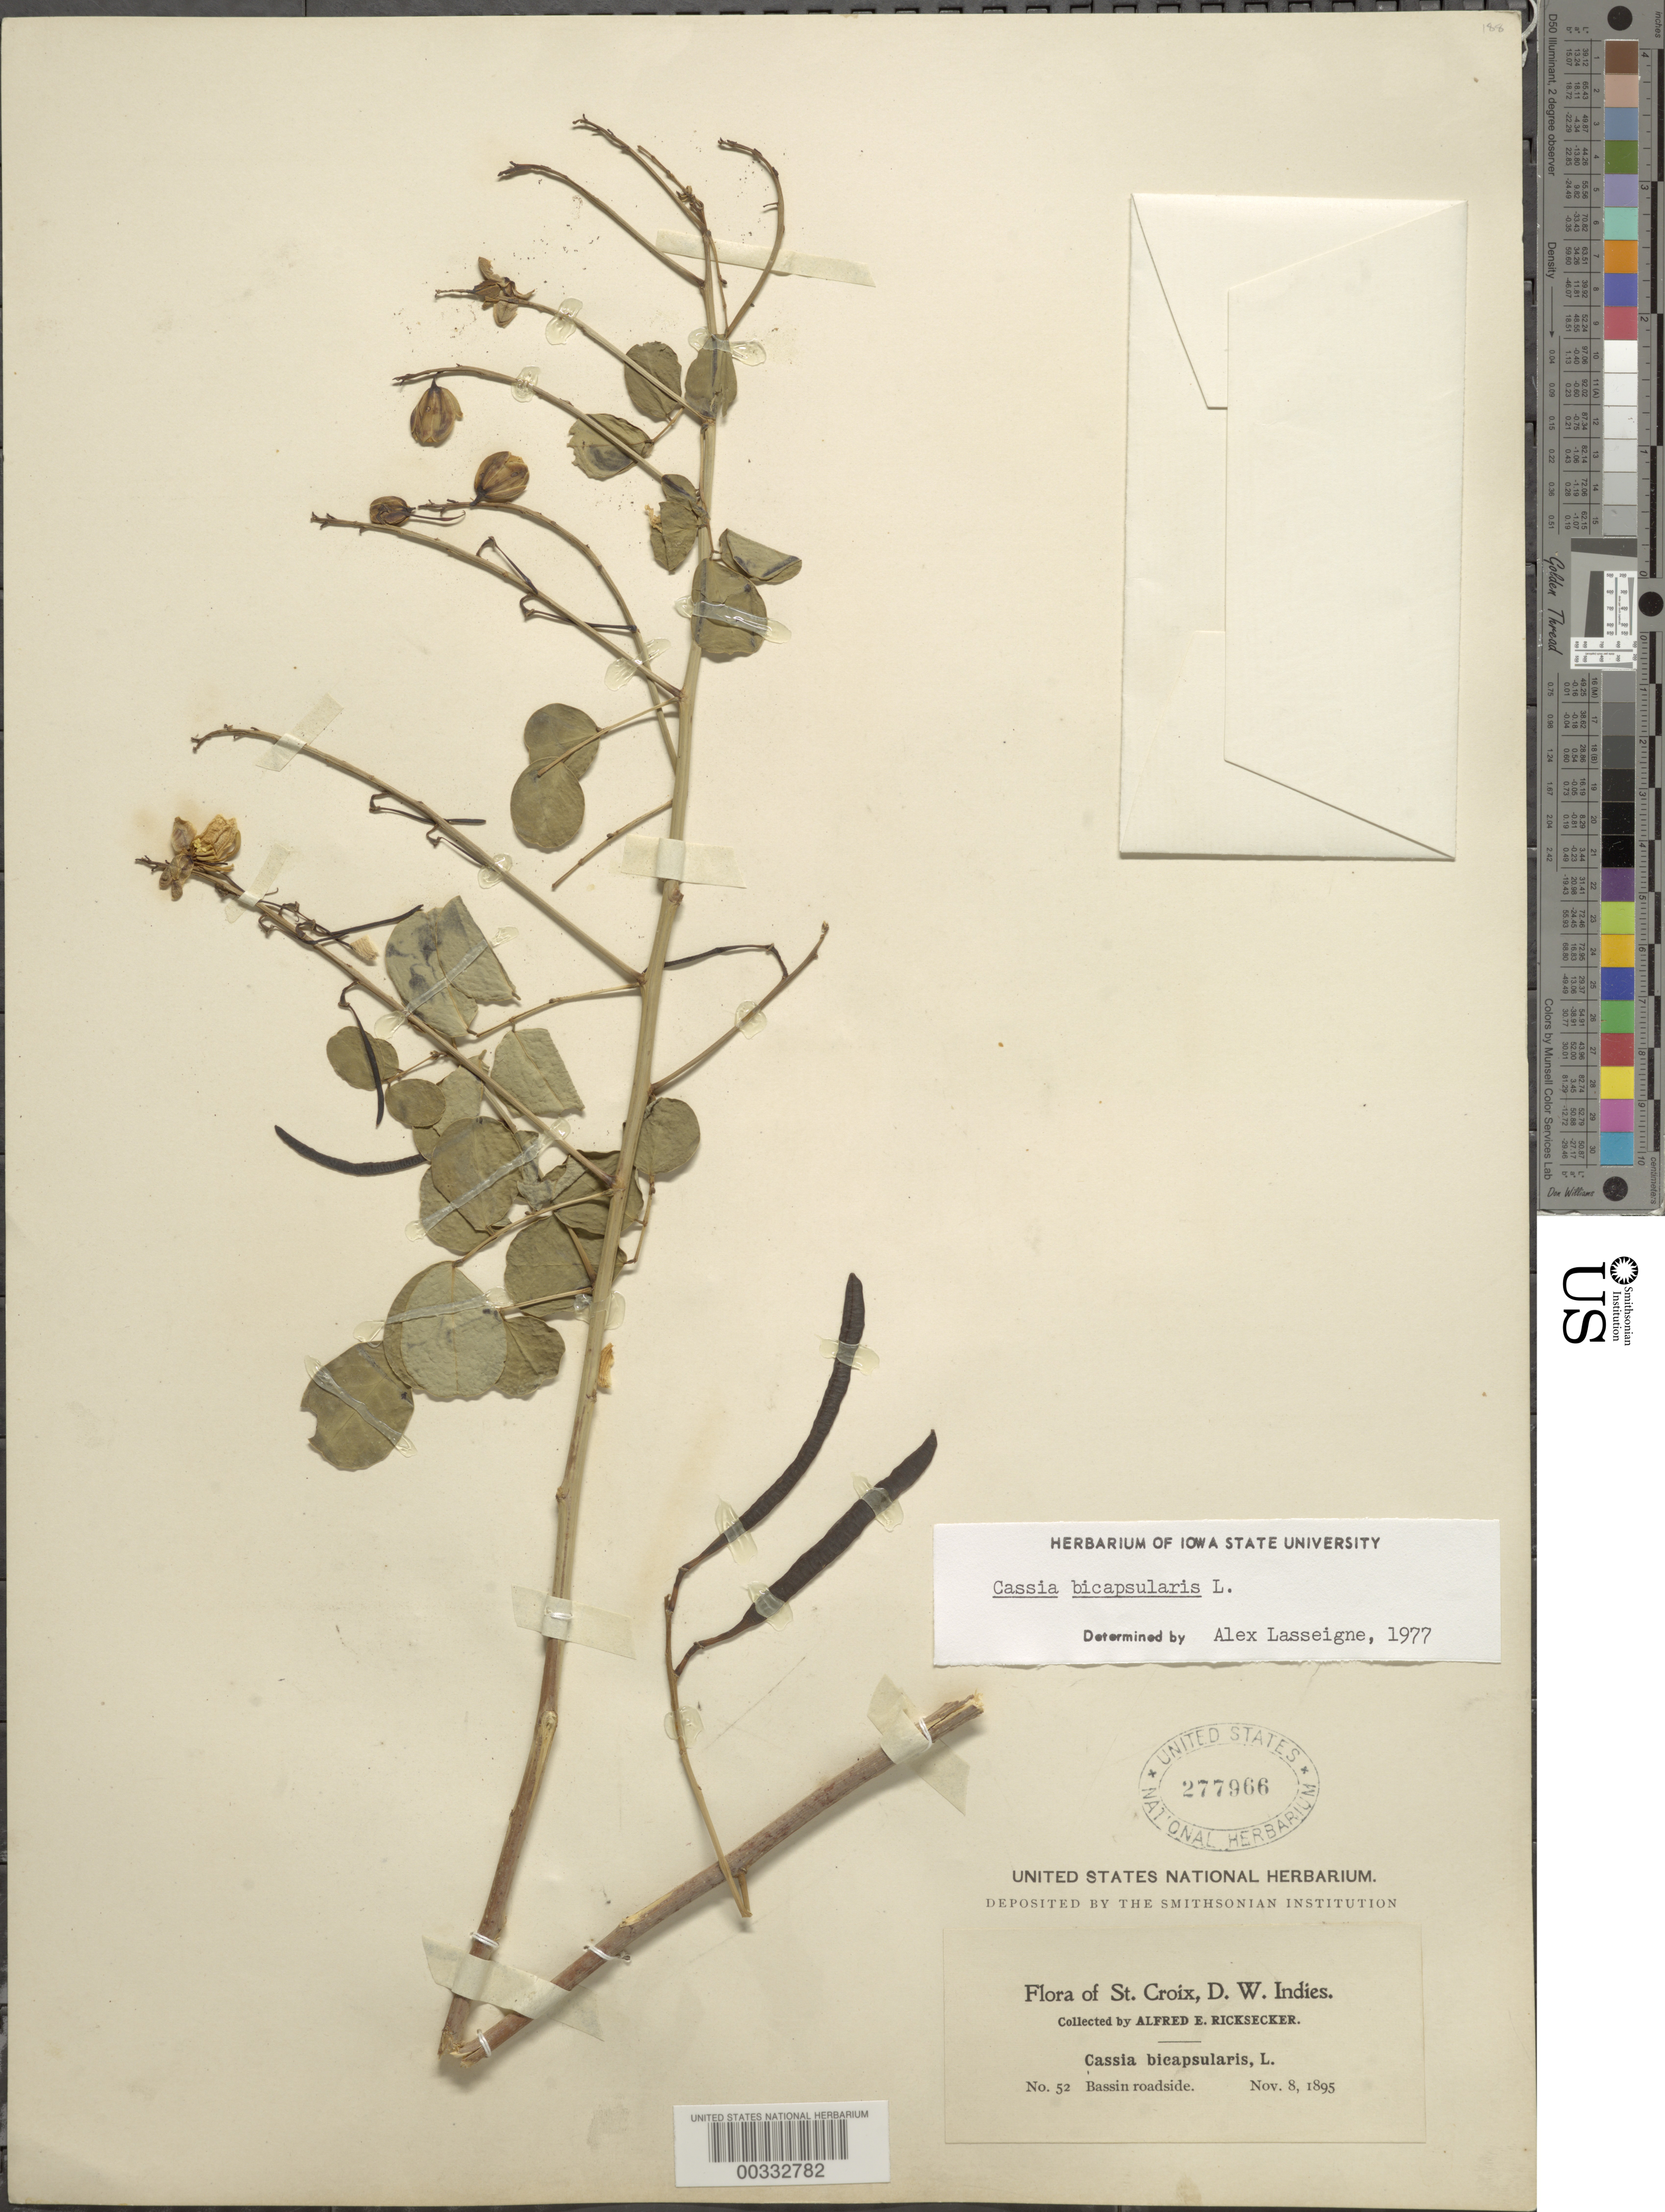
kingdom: Plantae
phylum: Tracheophyta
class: Magnoliopsida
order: Fabales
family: Fabaceae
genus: Senna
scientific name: Senna bicapsularis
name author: (L.) Roxb.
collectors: A. E. Ricksecker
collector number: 52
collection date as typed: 08 Nov 1895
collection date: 1895-11-08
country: U.S. Virgin Islands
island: St. Croix Island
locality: Bassin roadside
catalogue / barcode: US 277966